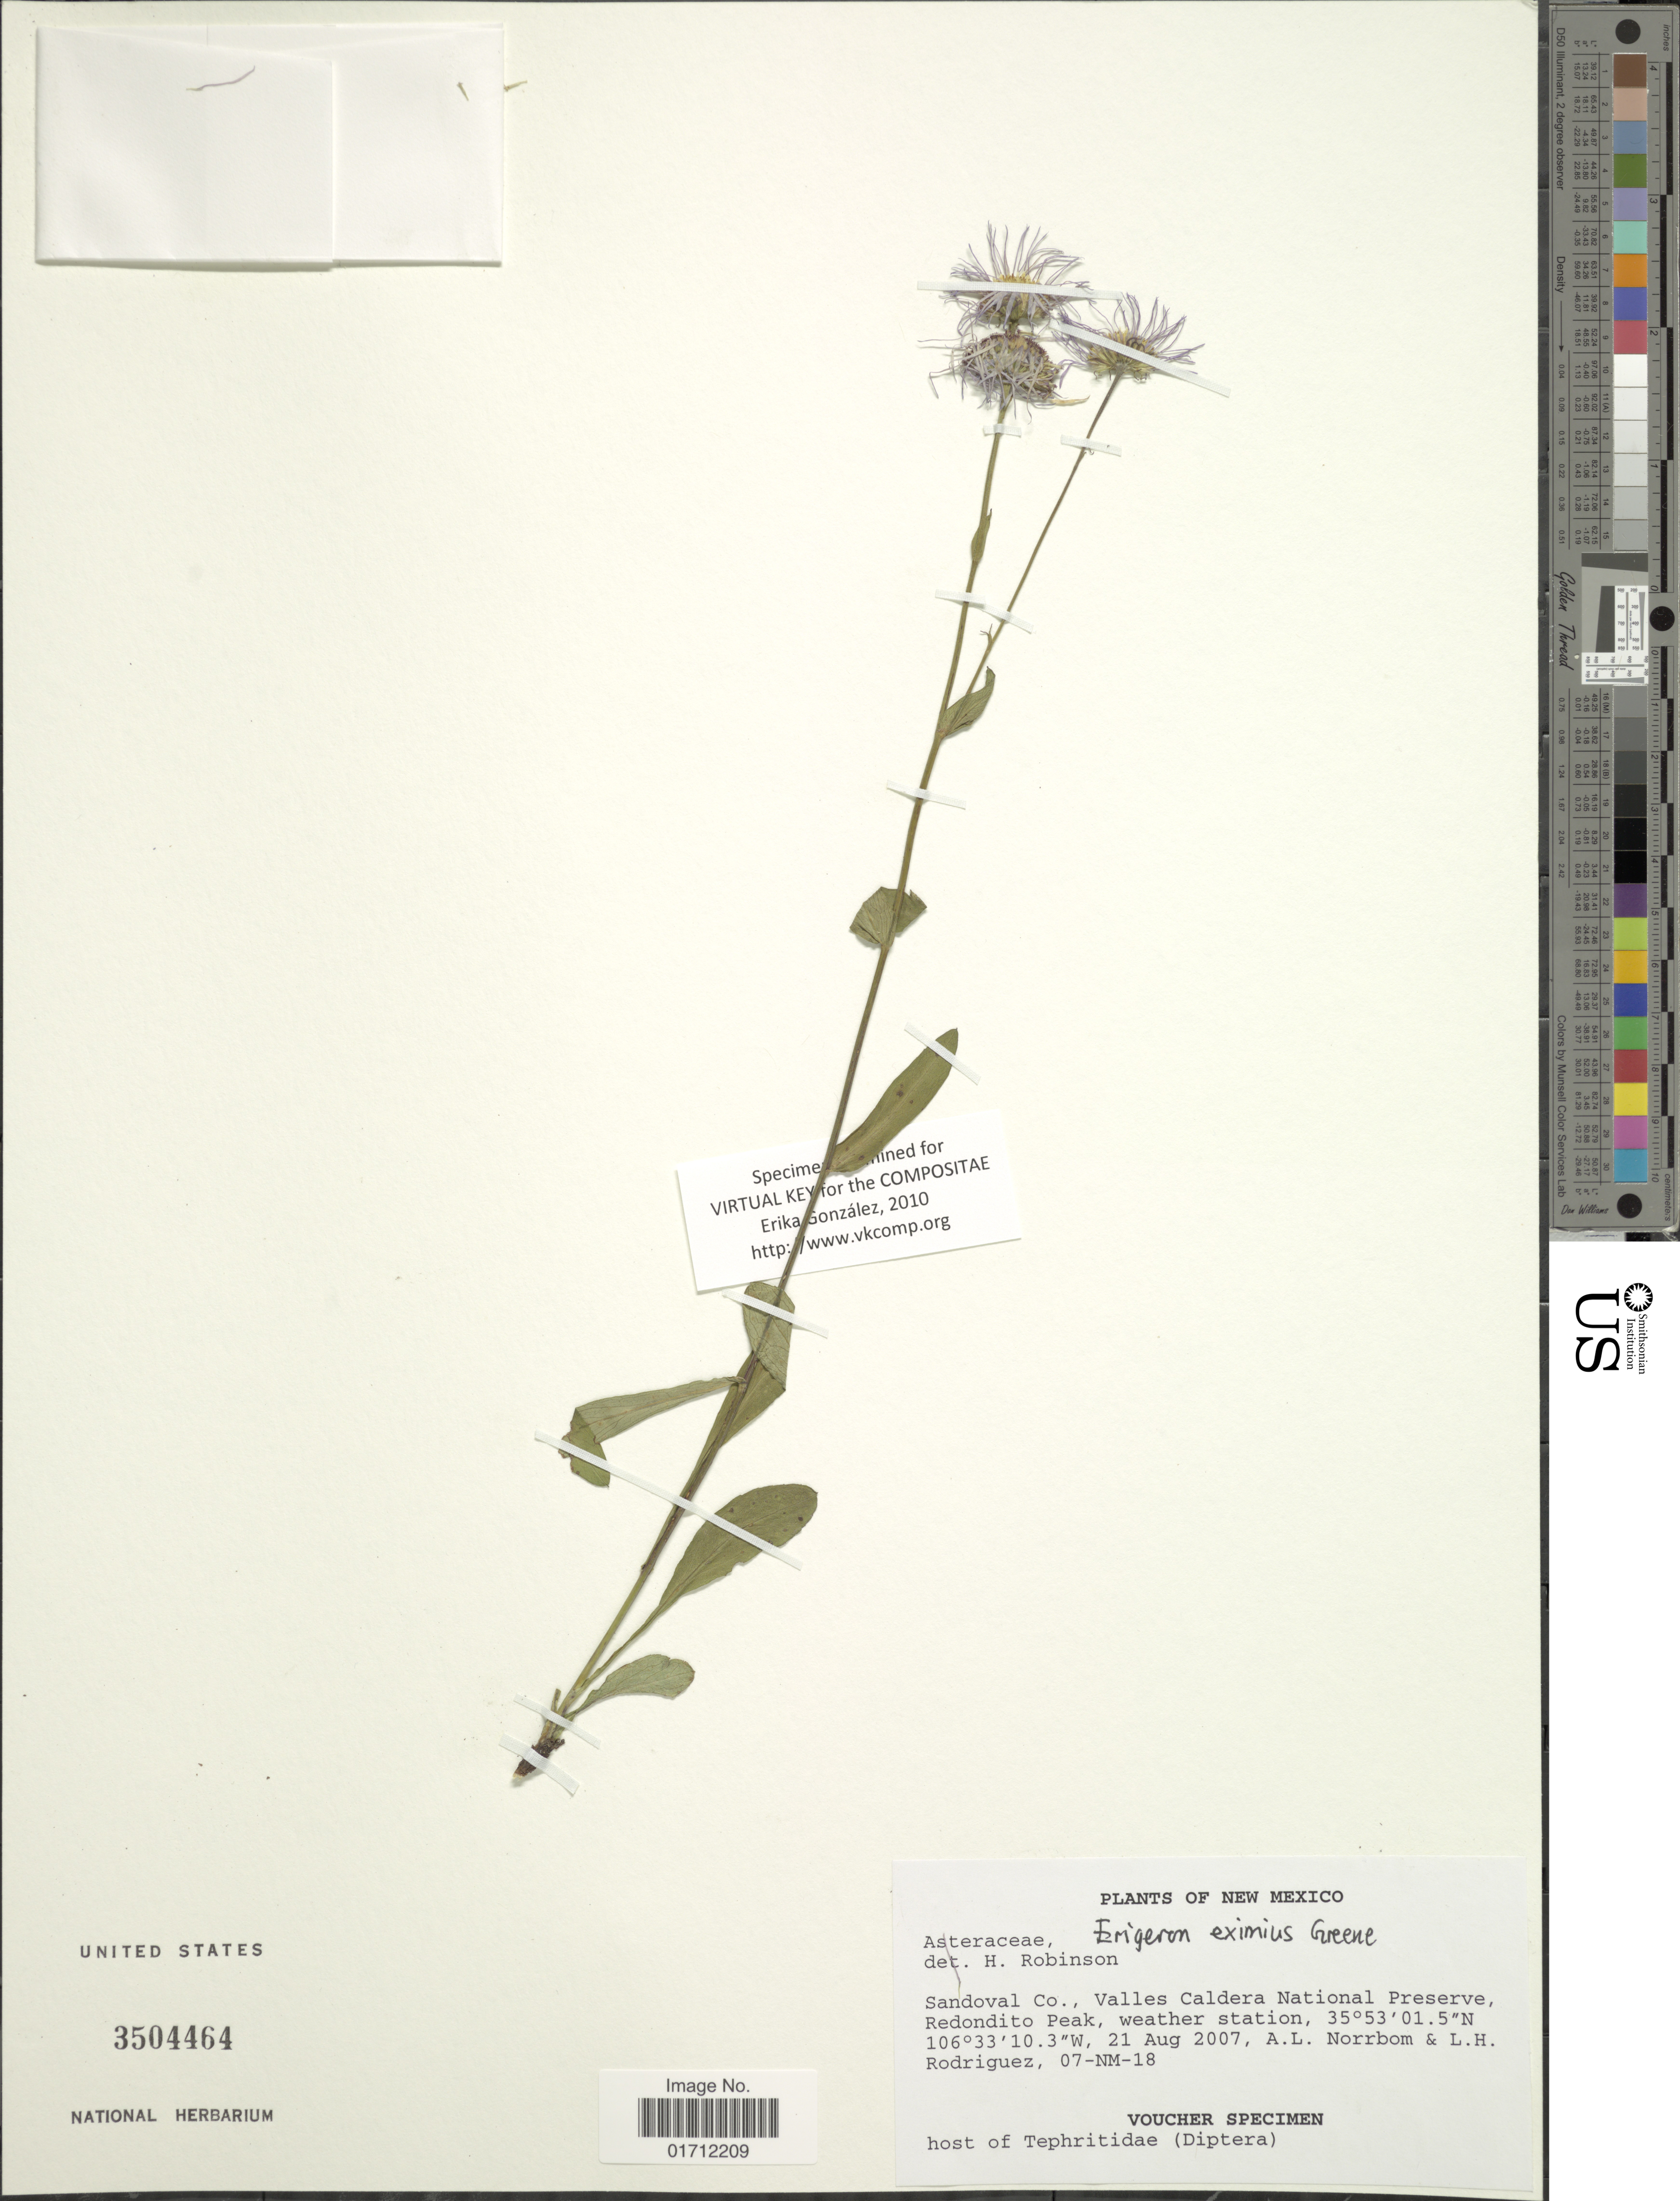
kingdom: Plantae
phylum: Tracheophyta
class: Magnoliopsida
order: Asterales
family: Asteraceae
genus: Erigeron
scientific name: Erigeron eximius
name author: Greene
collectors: A. L. Norrbom & L. Rodriguez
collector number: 07-NM-18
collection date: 2007-08-21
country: United States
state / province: New Mexico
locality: Sandoval Co., Valles Caldera National Preserve, Rendodito Peak, weather station.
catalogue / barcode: US 3504464